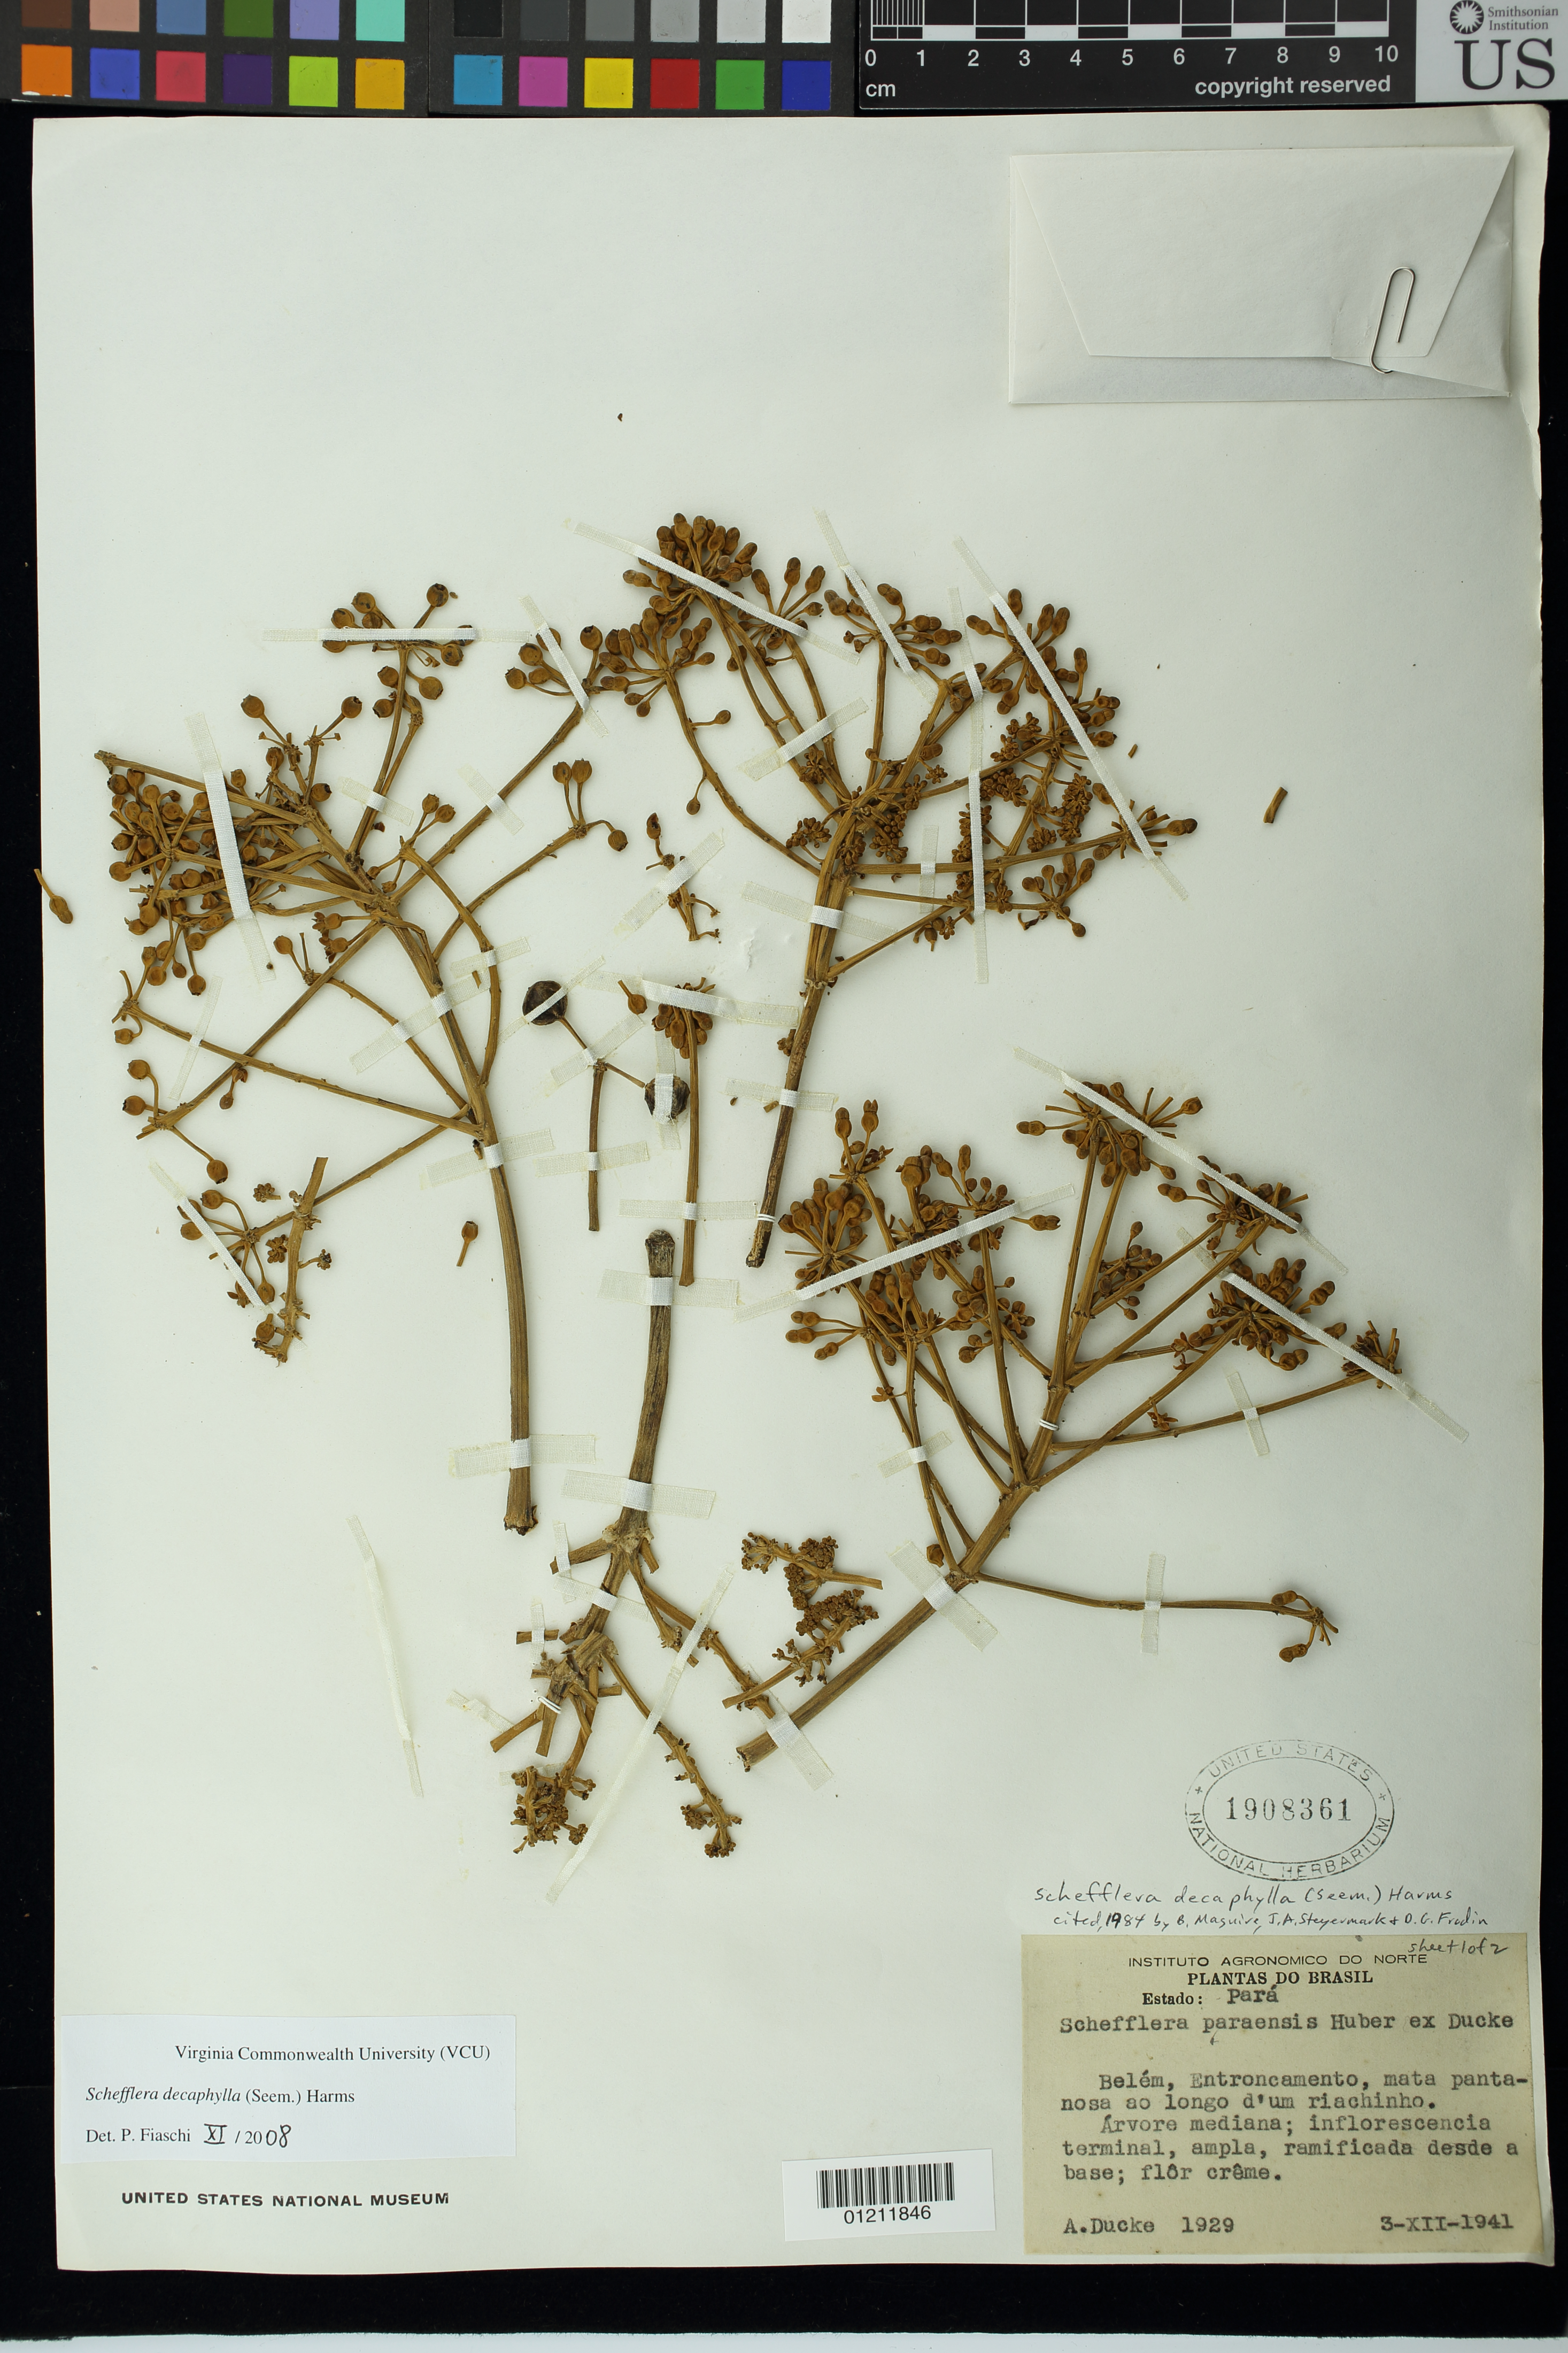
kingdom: Plantae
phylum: Tracheophyta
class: Magnoliopsida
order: Apiales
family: Araliaceae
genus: Schefflera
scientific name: Schefflera decaphylla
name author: (Seem.) Harms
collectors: A. Ducke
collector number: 1929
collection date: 1941-12-03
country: Brazil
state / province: Pará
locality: Belém, Entroncamento, mata pantanosa ao longo d'um riachinho.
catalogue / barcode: US 1908361